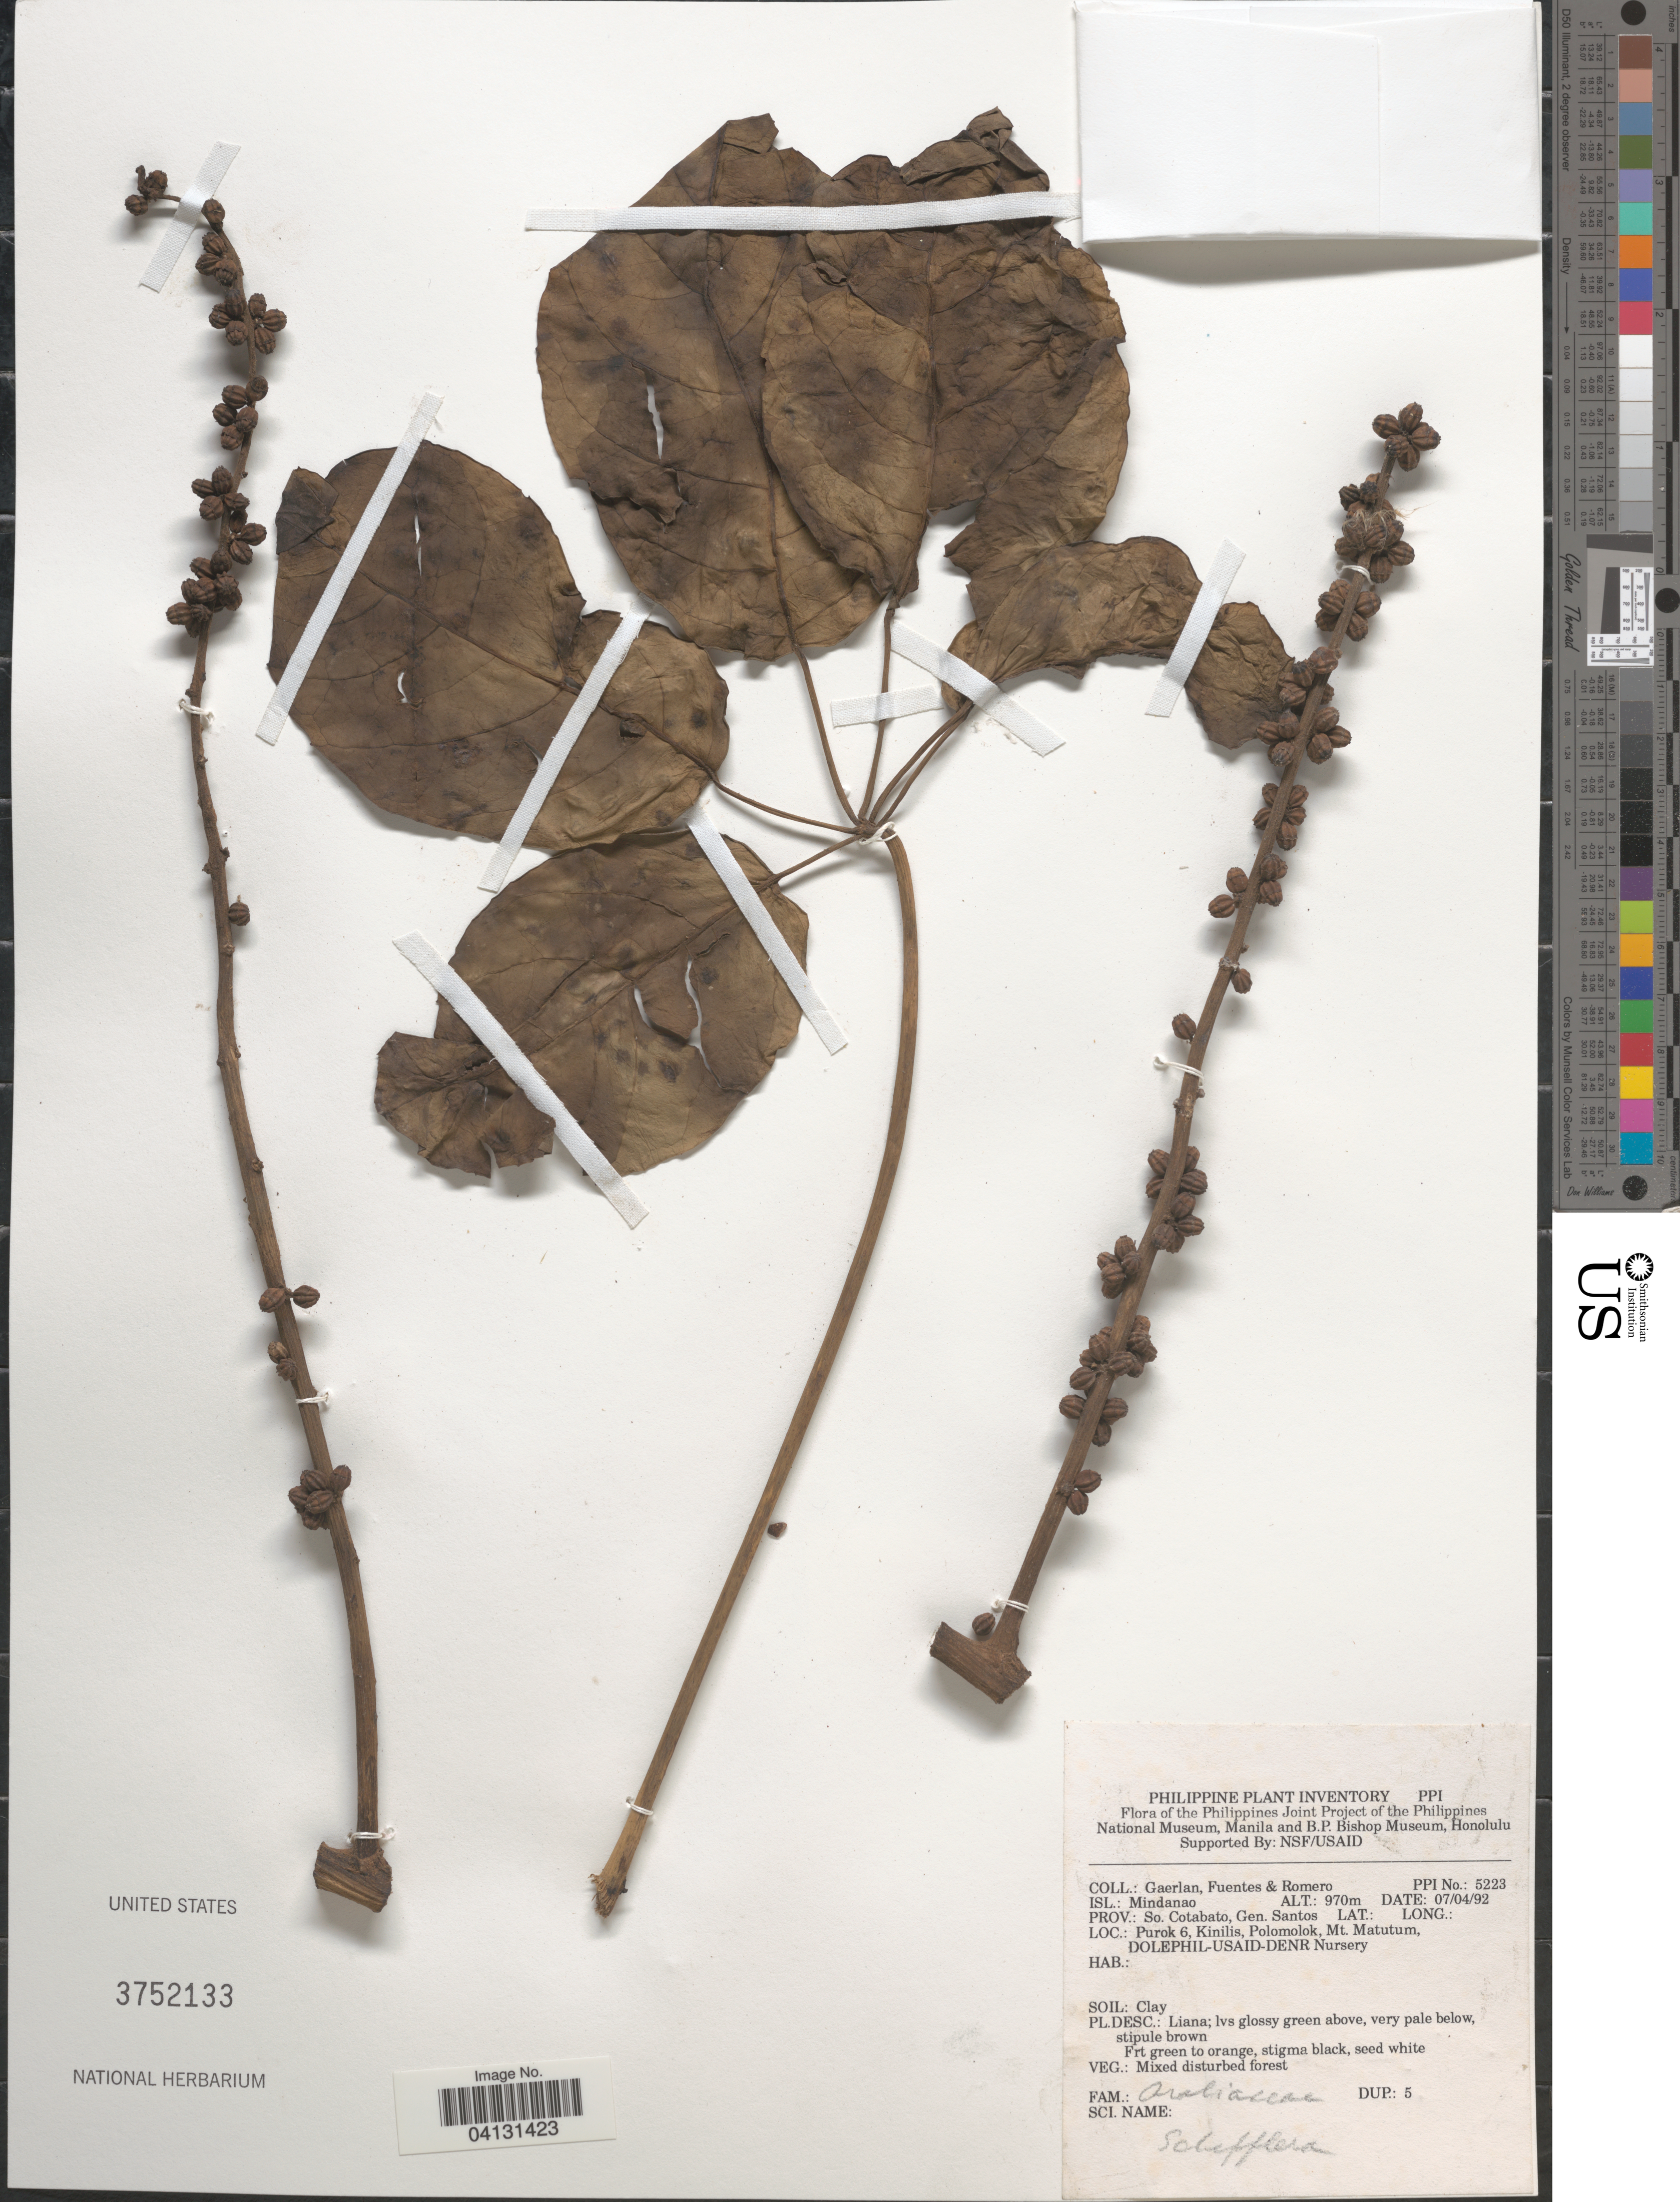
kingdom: Plantae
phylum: Tracheophyta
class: Magnoliopsida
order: Apiales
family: Araliaceae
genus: Schefflera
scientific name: Schefflera sp.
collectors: Gaerlan, -. Fuentes & -. Romero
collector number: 5223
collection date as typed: Transcribed d/m/y: 7/4/92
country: Philippines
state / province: Soccsksargen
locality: Isl.: Mindanao. Prov.: So. Cotabato, Gen. Santos. Purok 6, Kinilis, Polomolok, Mt. Matutum, Dolephil-Usaid-Denr Nursery.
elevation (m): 970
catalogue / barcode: US 3752133